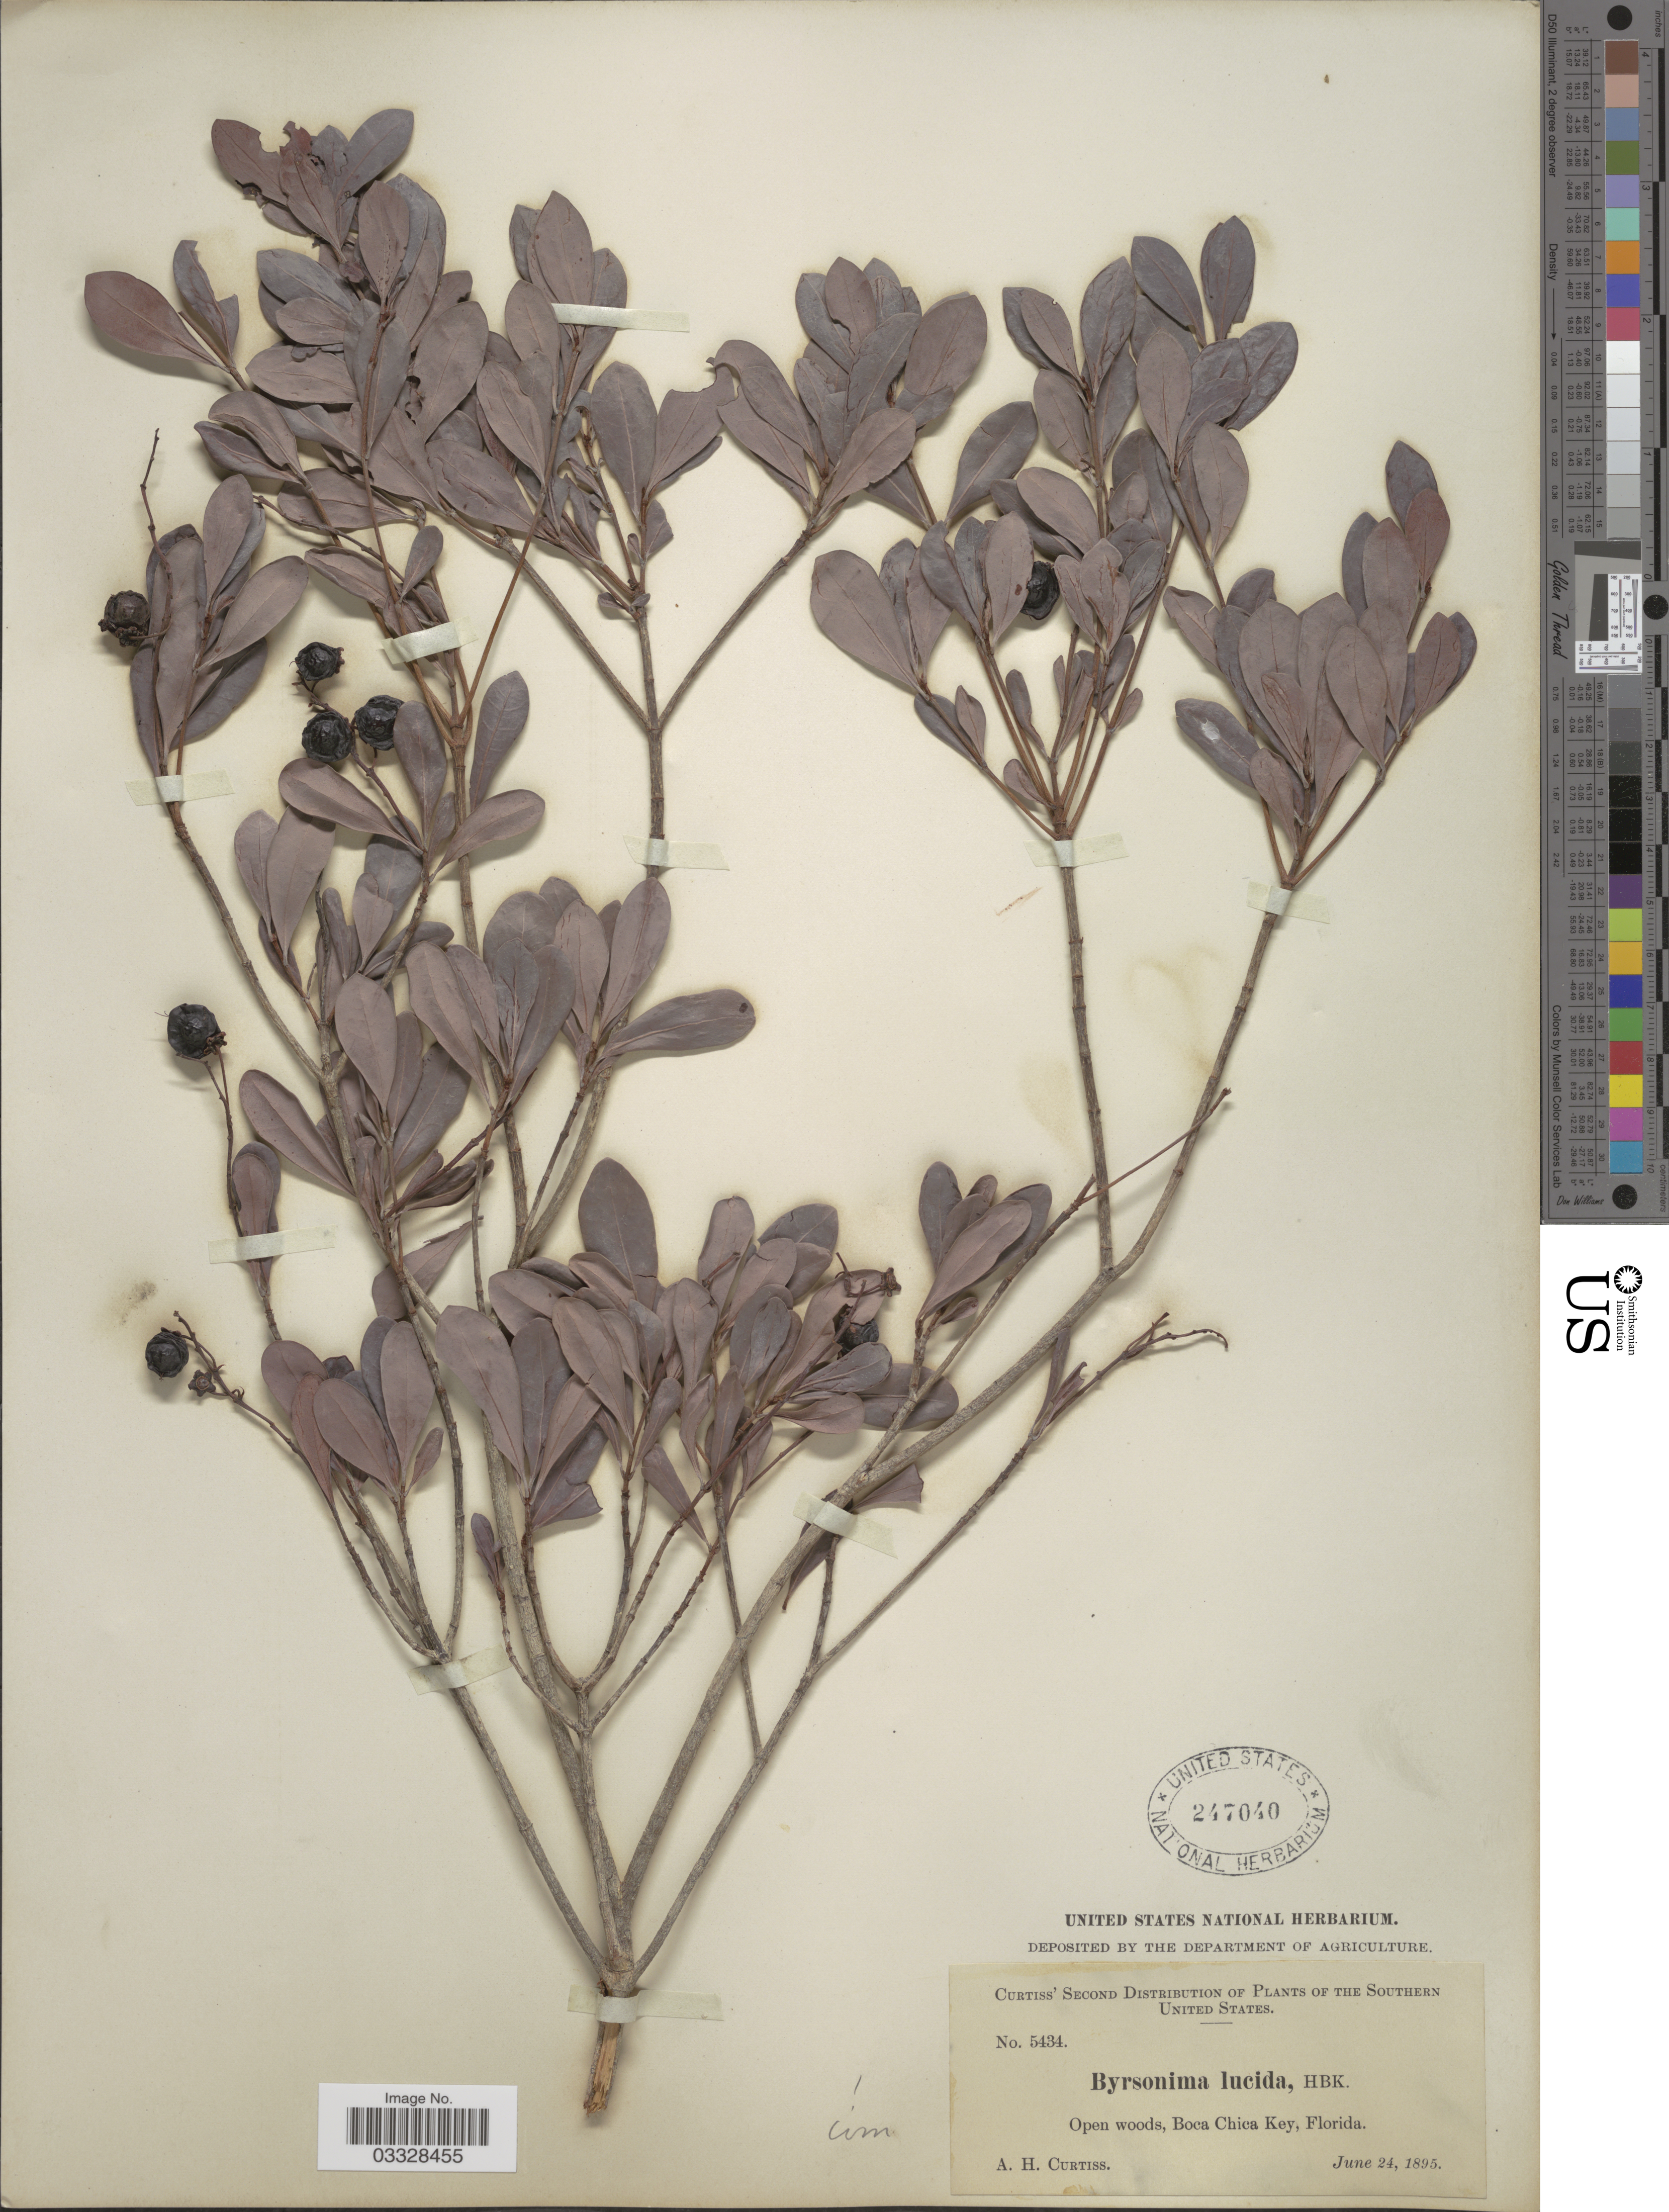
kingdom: Plantae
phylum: Tracheophyta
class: Magnoliopsida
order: Malpighiales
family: Malpighiaceae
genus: Byrsonima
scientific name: Byrsonima lucida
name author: (Mill.) DC.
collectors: A. H. Curtiss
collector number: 5434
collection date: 1895-06-24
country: United States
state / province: Florida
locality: Southern United States. Boca Chica Key.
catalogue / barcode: US 247040